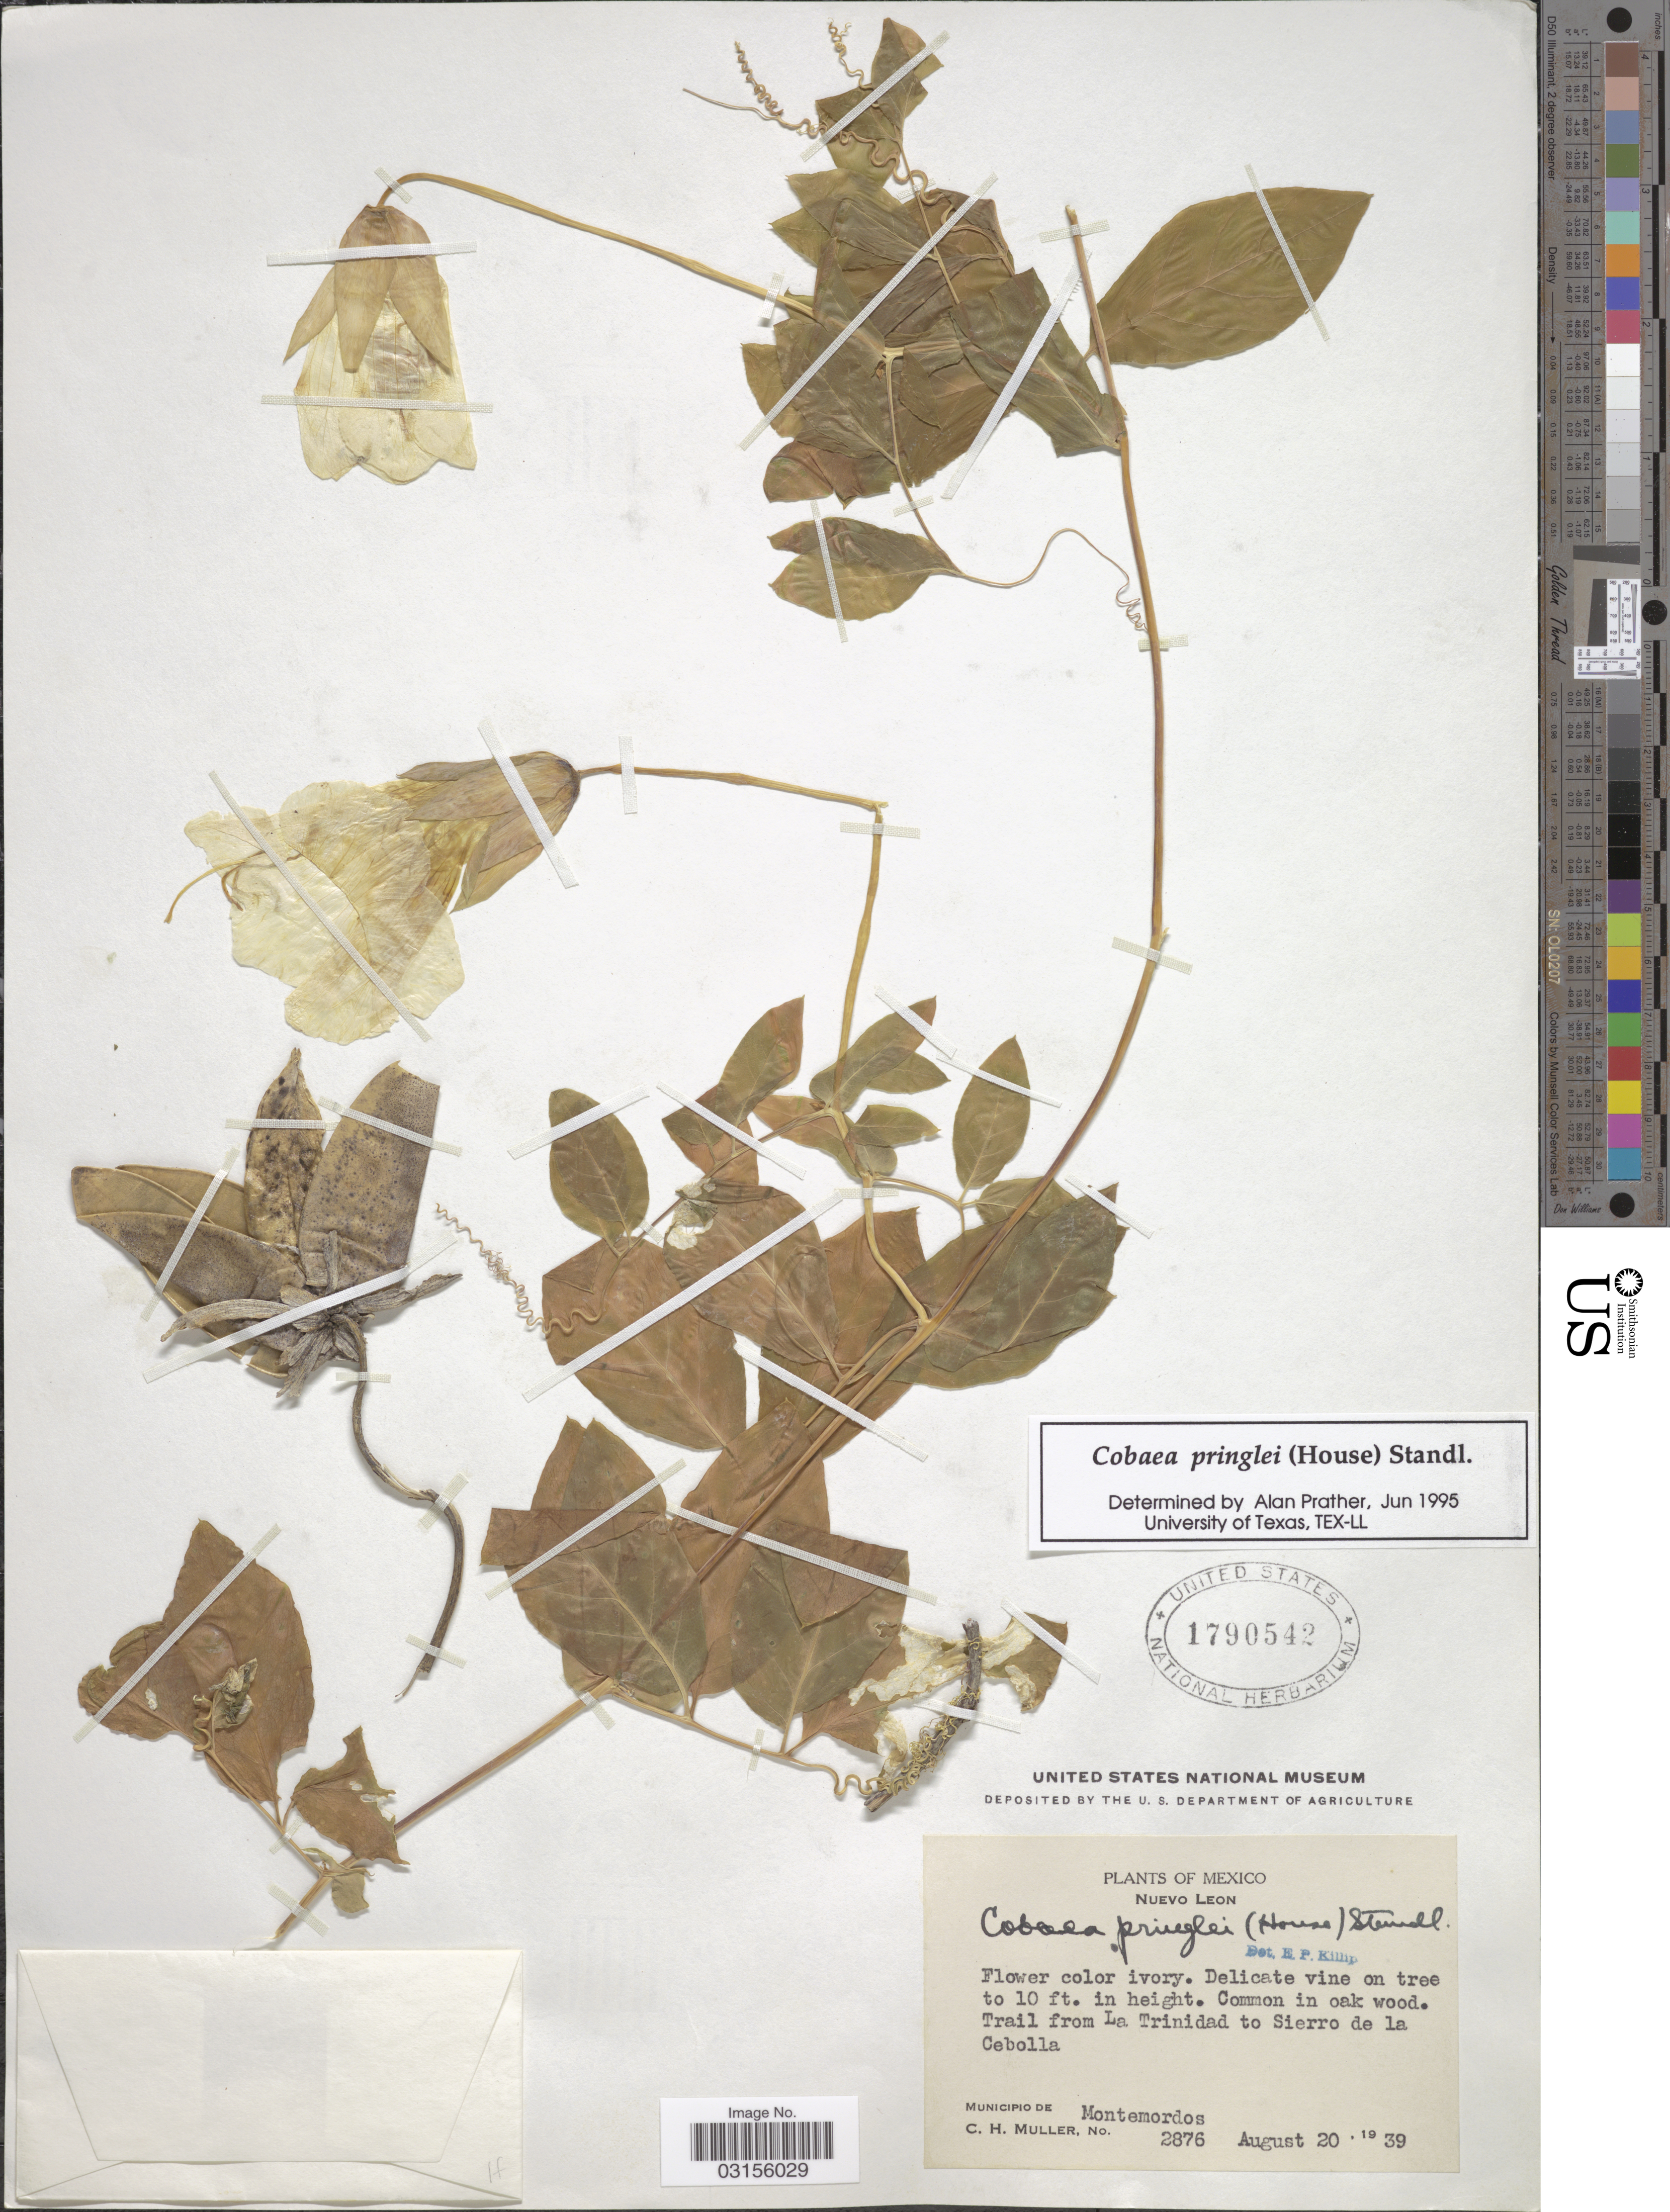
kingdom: Plantae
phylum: Tracheophyta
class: Magnoliopsida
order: Ericales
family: Polemoniaceae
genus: Cobaea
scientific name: Cobaea pringlei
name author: Standl.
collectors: C. H. Mueller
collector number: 2876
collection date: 1939-08-20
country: Mexico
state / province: Nuevo León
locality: Trail from La Trinidad to Sierra de La Cebolla. Municipio de Montemordos.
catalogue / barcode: US 1790542